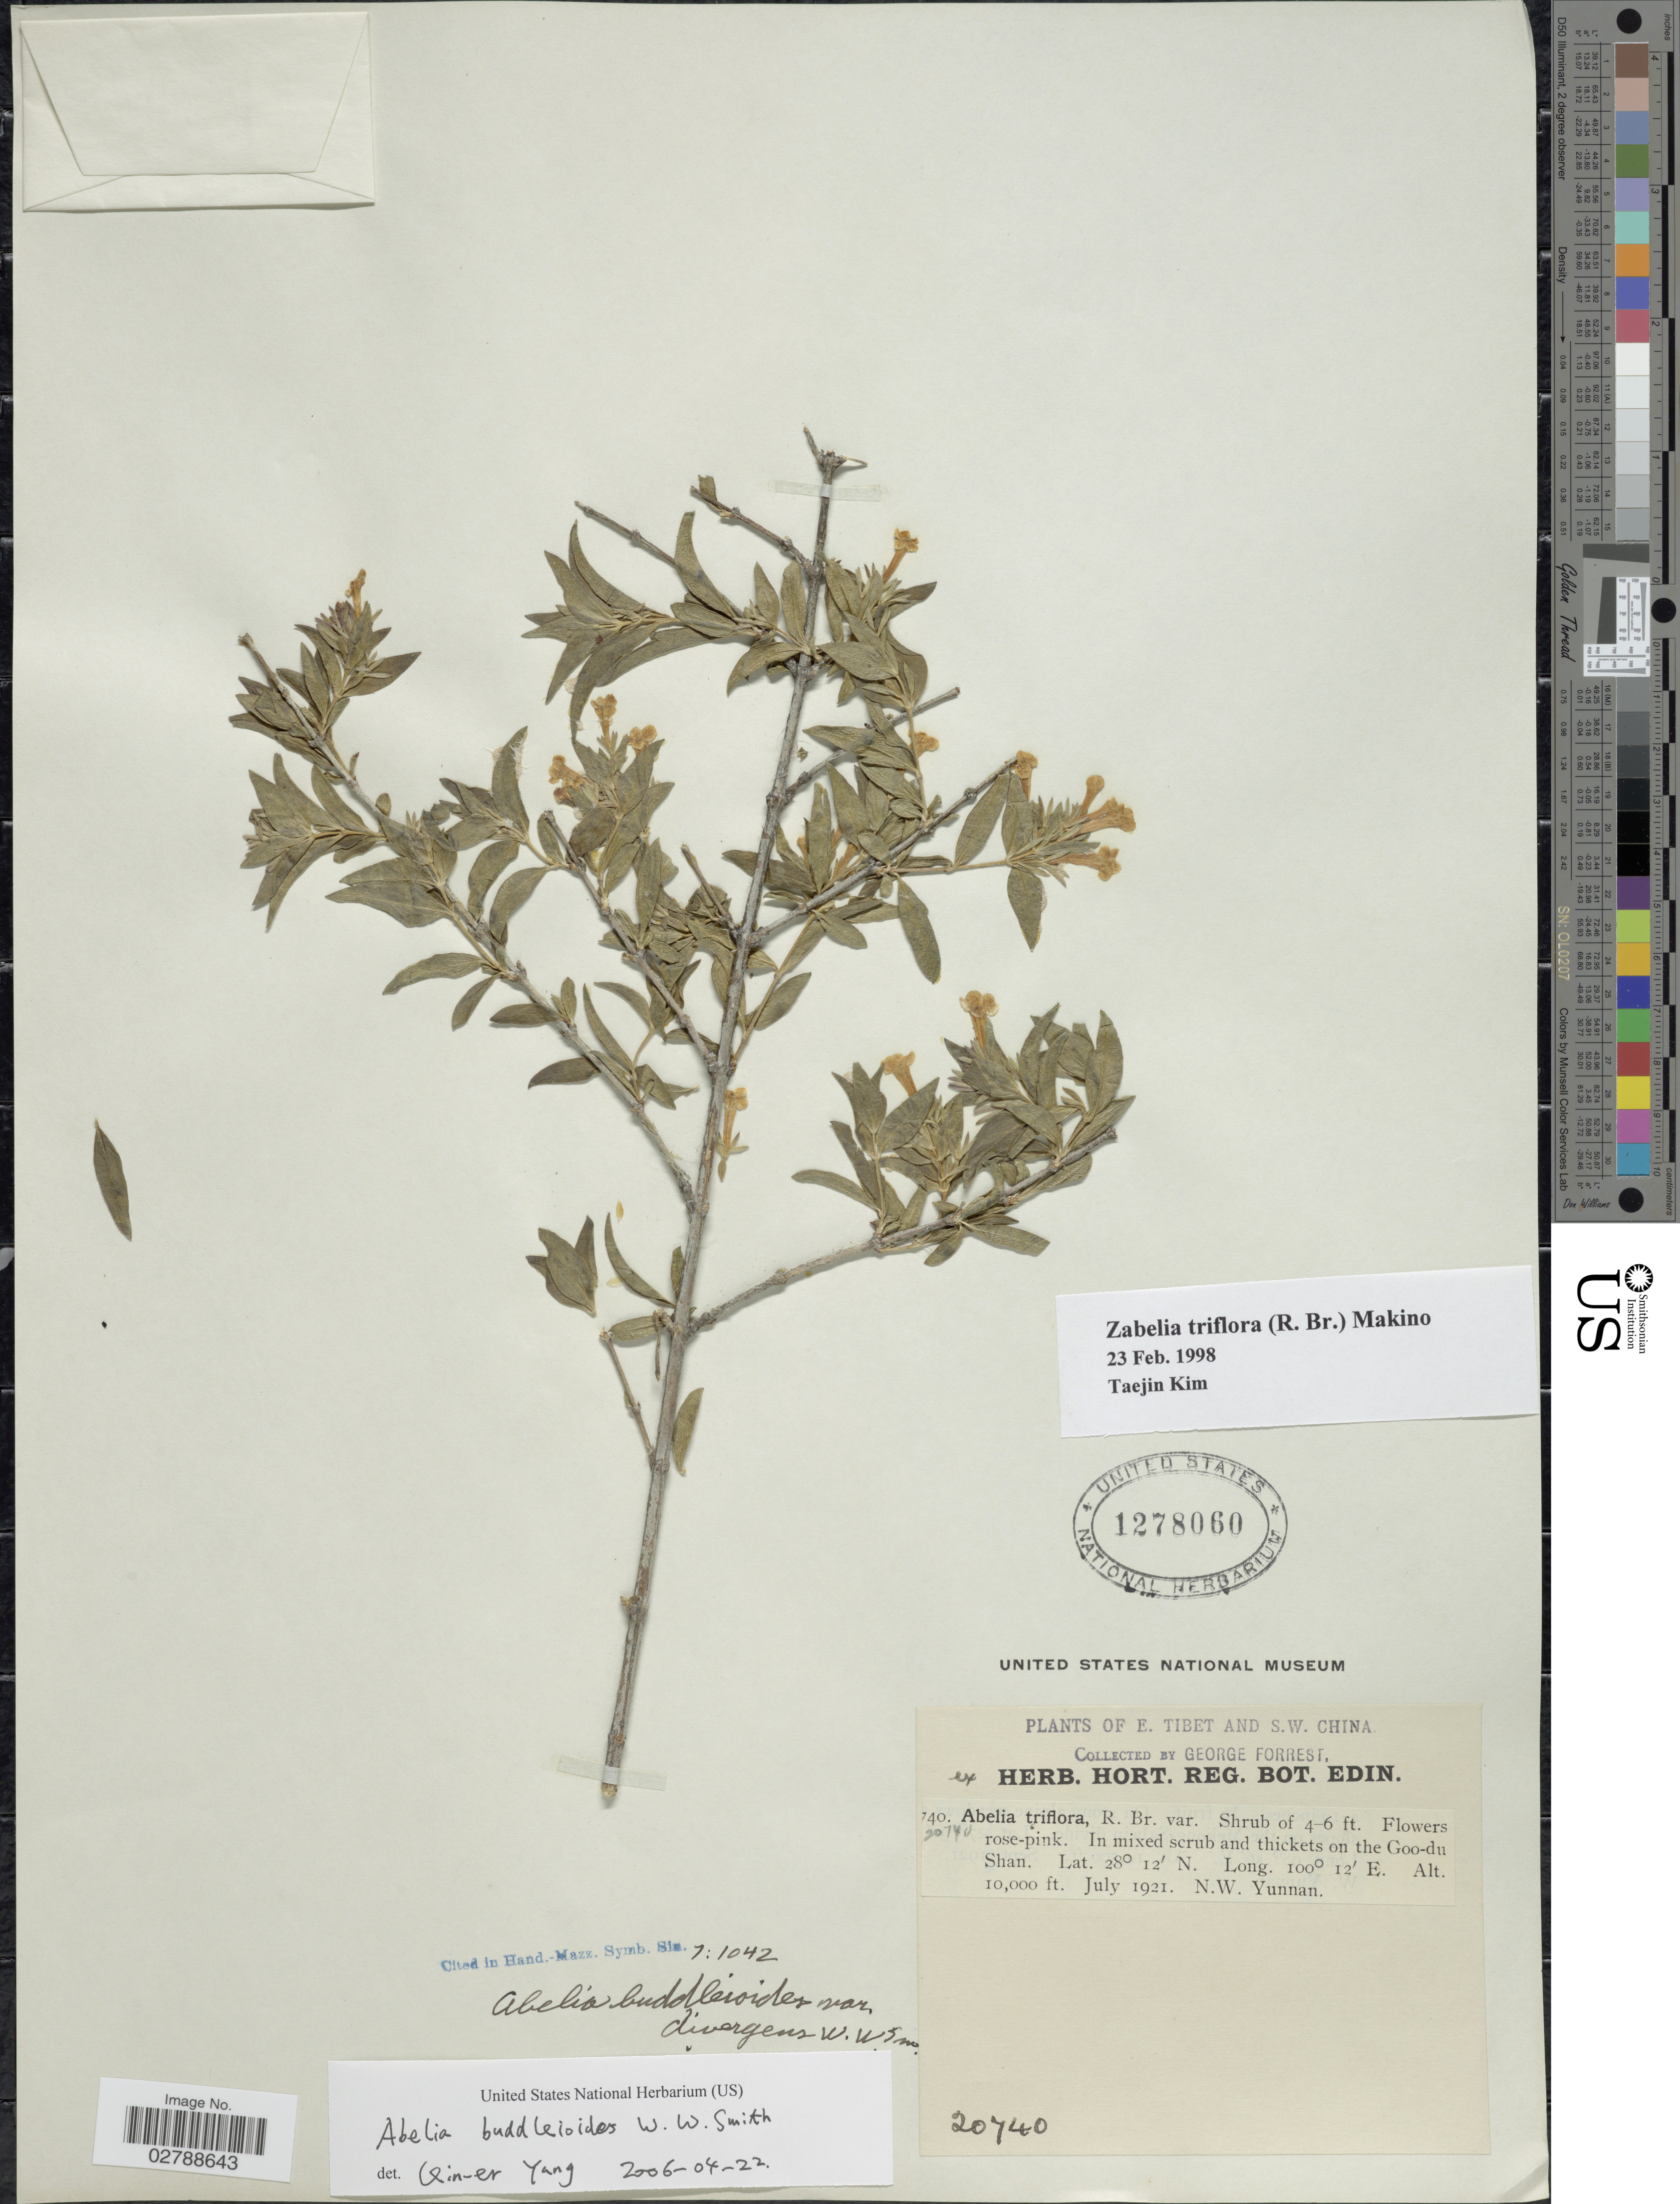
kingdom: Plantae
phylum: Tracheophyta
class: Magnoliopsida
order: Dipsacales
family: Caprifoliaceae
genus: Zabelia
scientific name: Zabelia triflora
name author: (R. Br. ex Wall.) Makino ex Hisauti & H. Hara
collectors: G. Forrest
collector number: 20740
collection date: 1921-07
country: China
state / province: Yunnan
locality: E. Tibet and S.W. China. In mixed srub and thickets on the Goo-du Shan. N.W. Yunnan.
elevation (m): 3048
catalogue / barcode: US 1278060